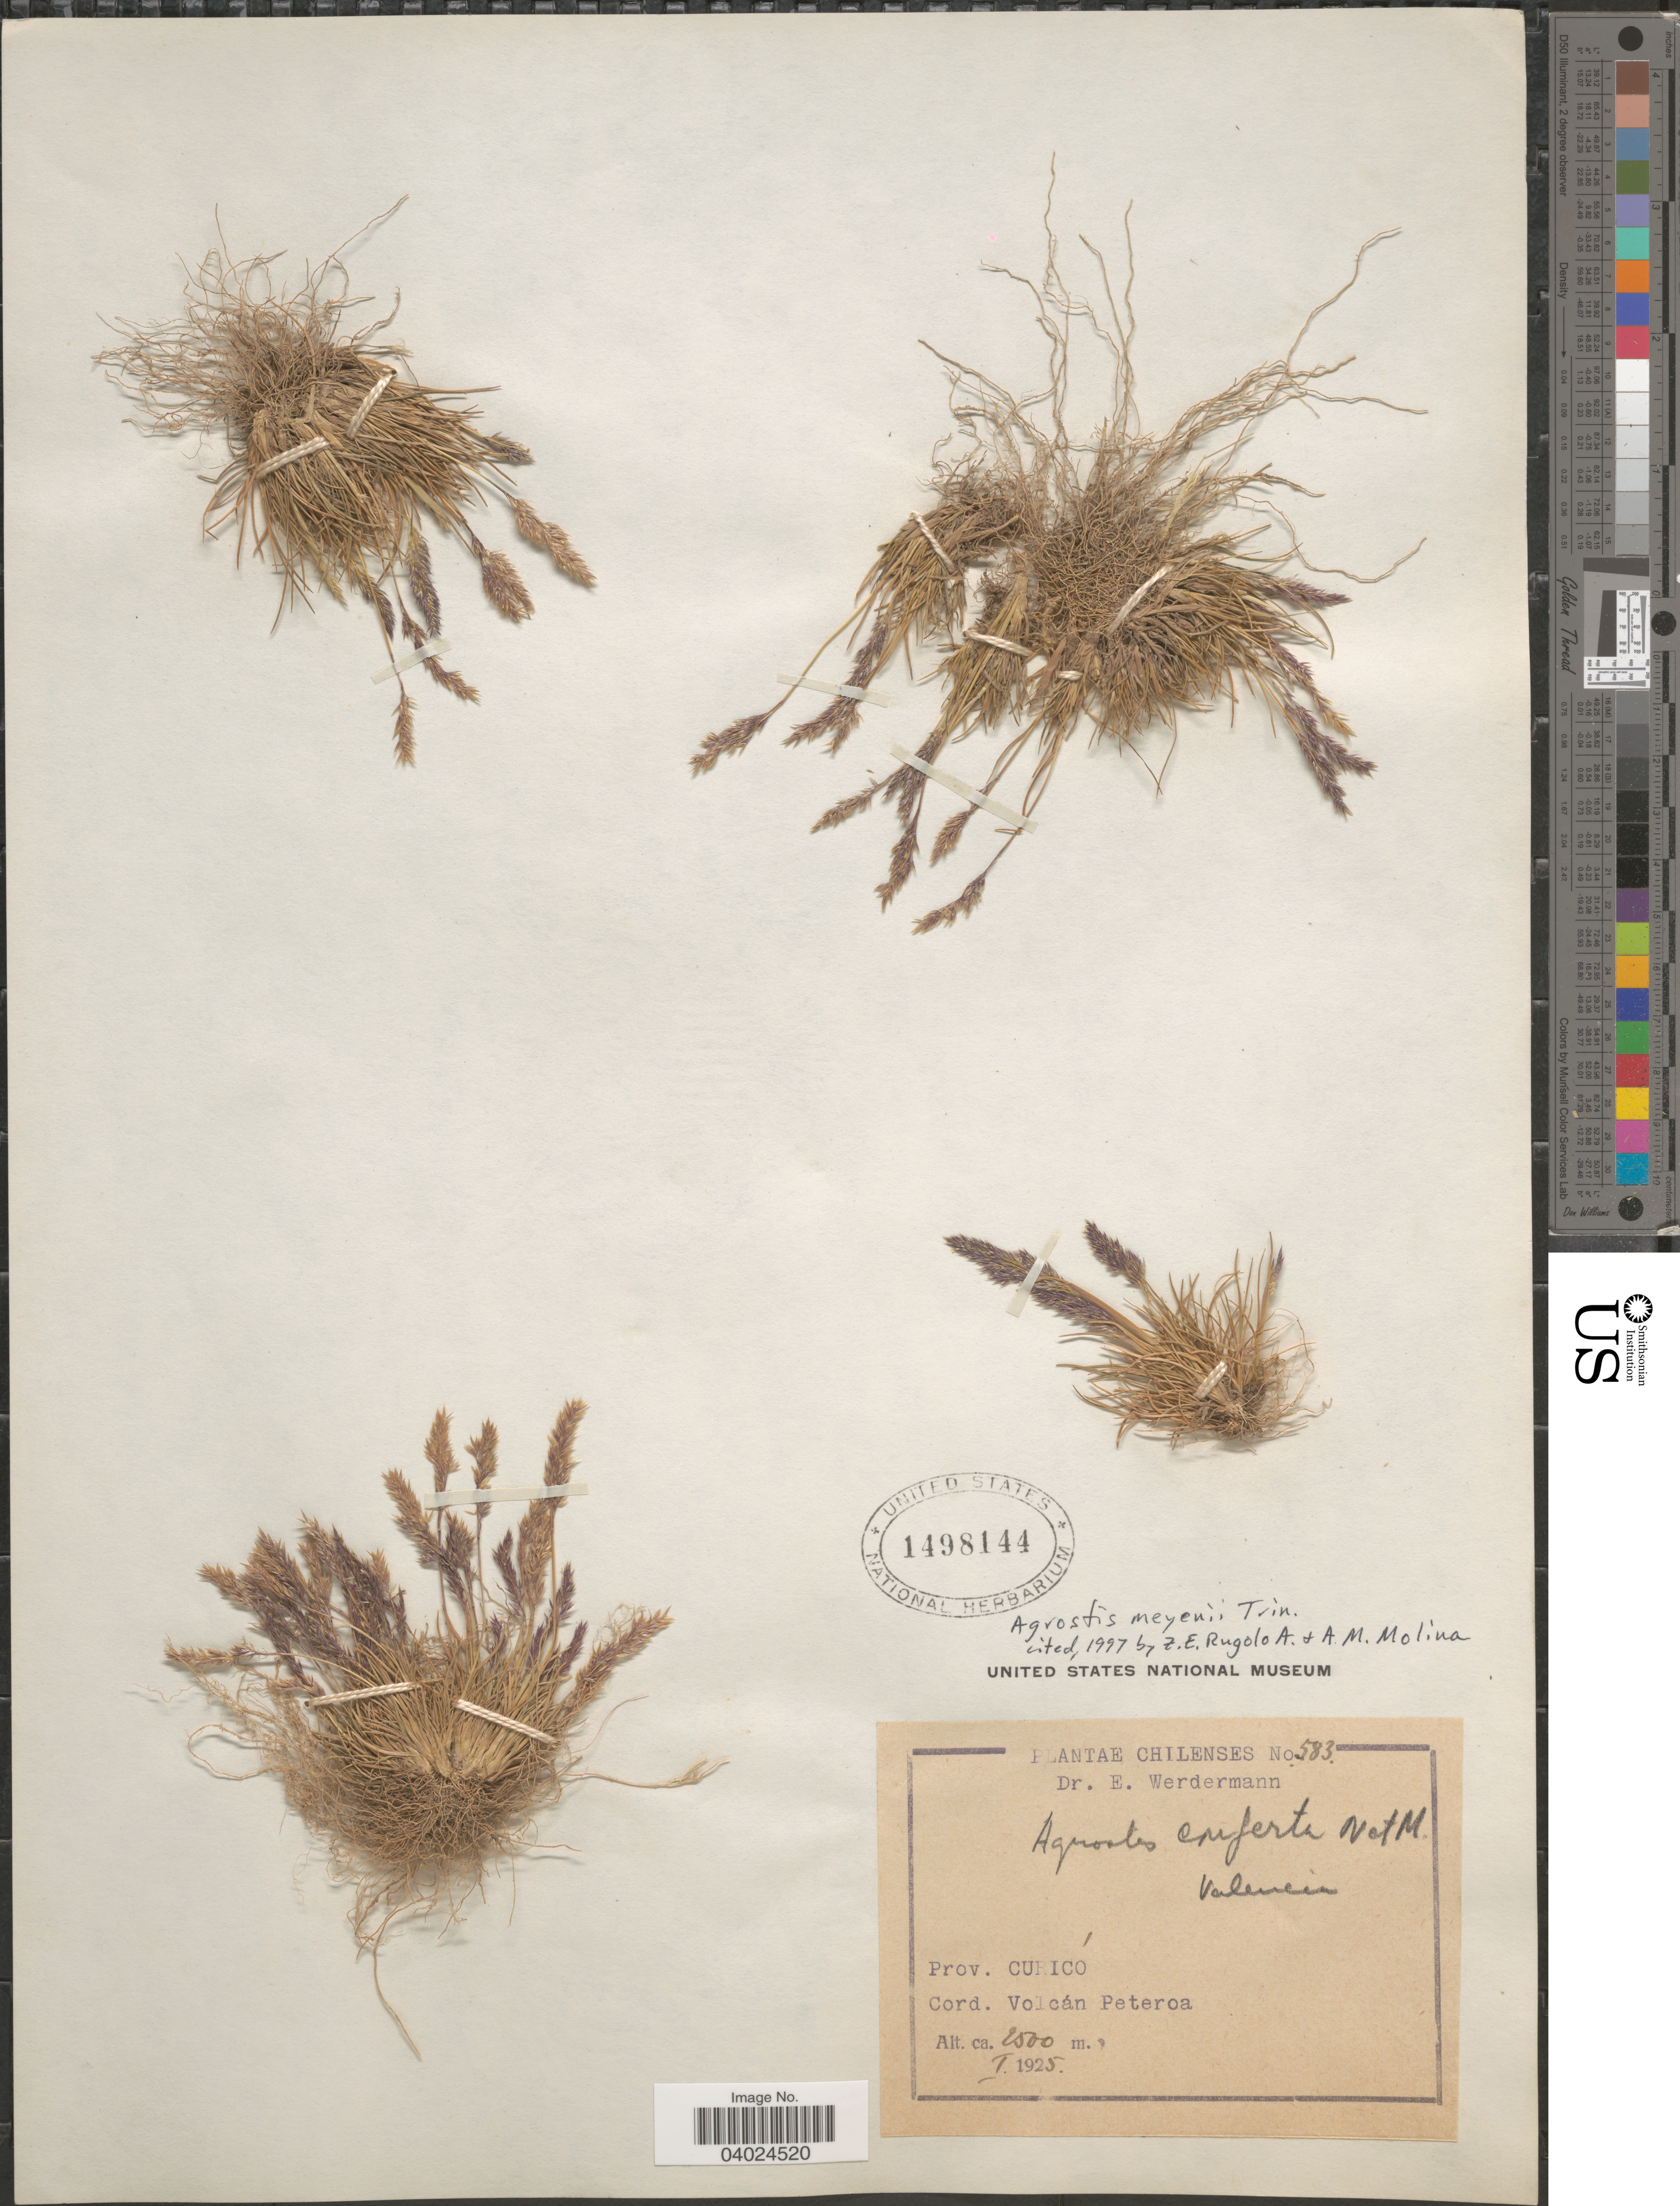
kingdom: Plantae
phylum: Tracheophyta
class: Liliopsida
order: Poales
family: Poaceae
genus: Agrostis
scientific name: Agrostis meyenii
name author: Trin.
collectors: E. Werdermann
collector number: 583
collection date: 1925-01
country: Chile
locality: Prov. Curicó. Cord. Volcán Peteroa.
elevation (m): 2500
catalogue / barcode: US 1498144